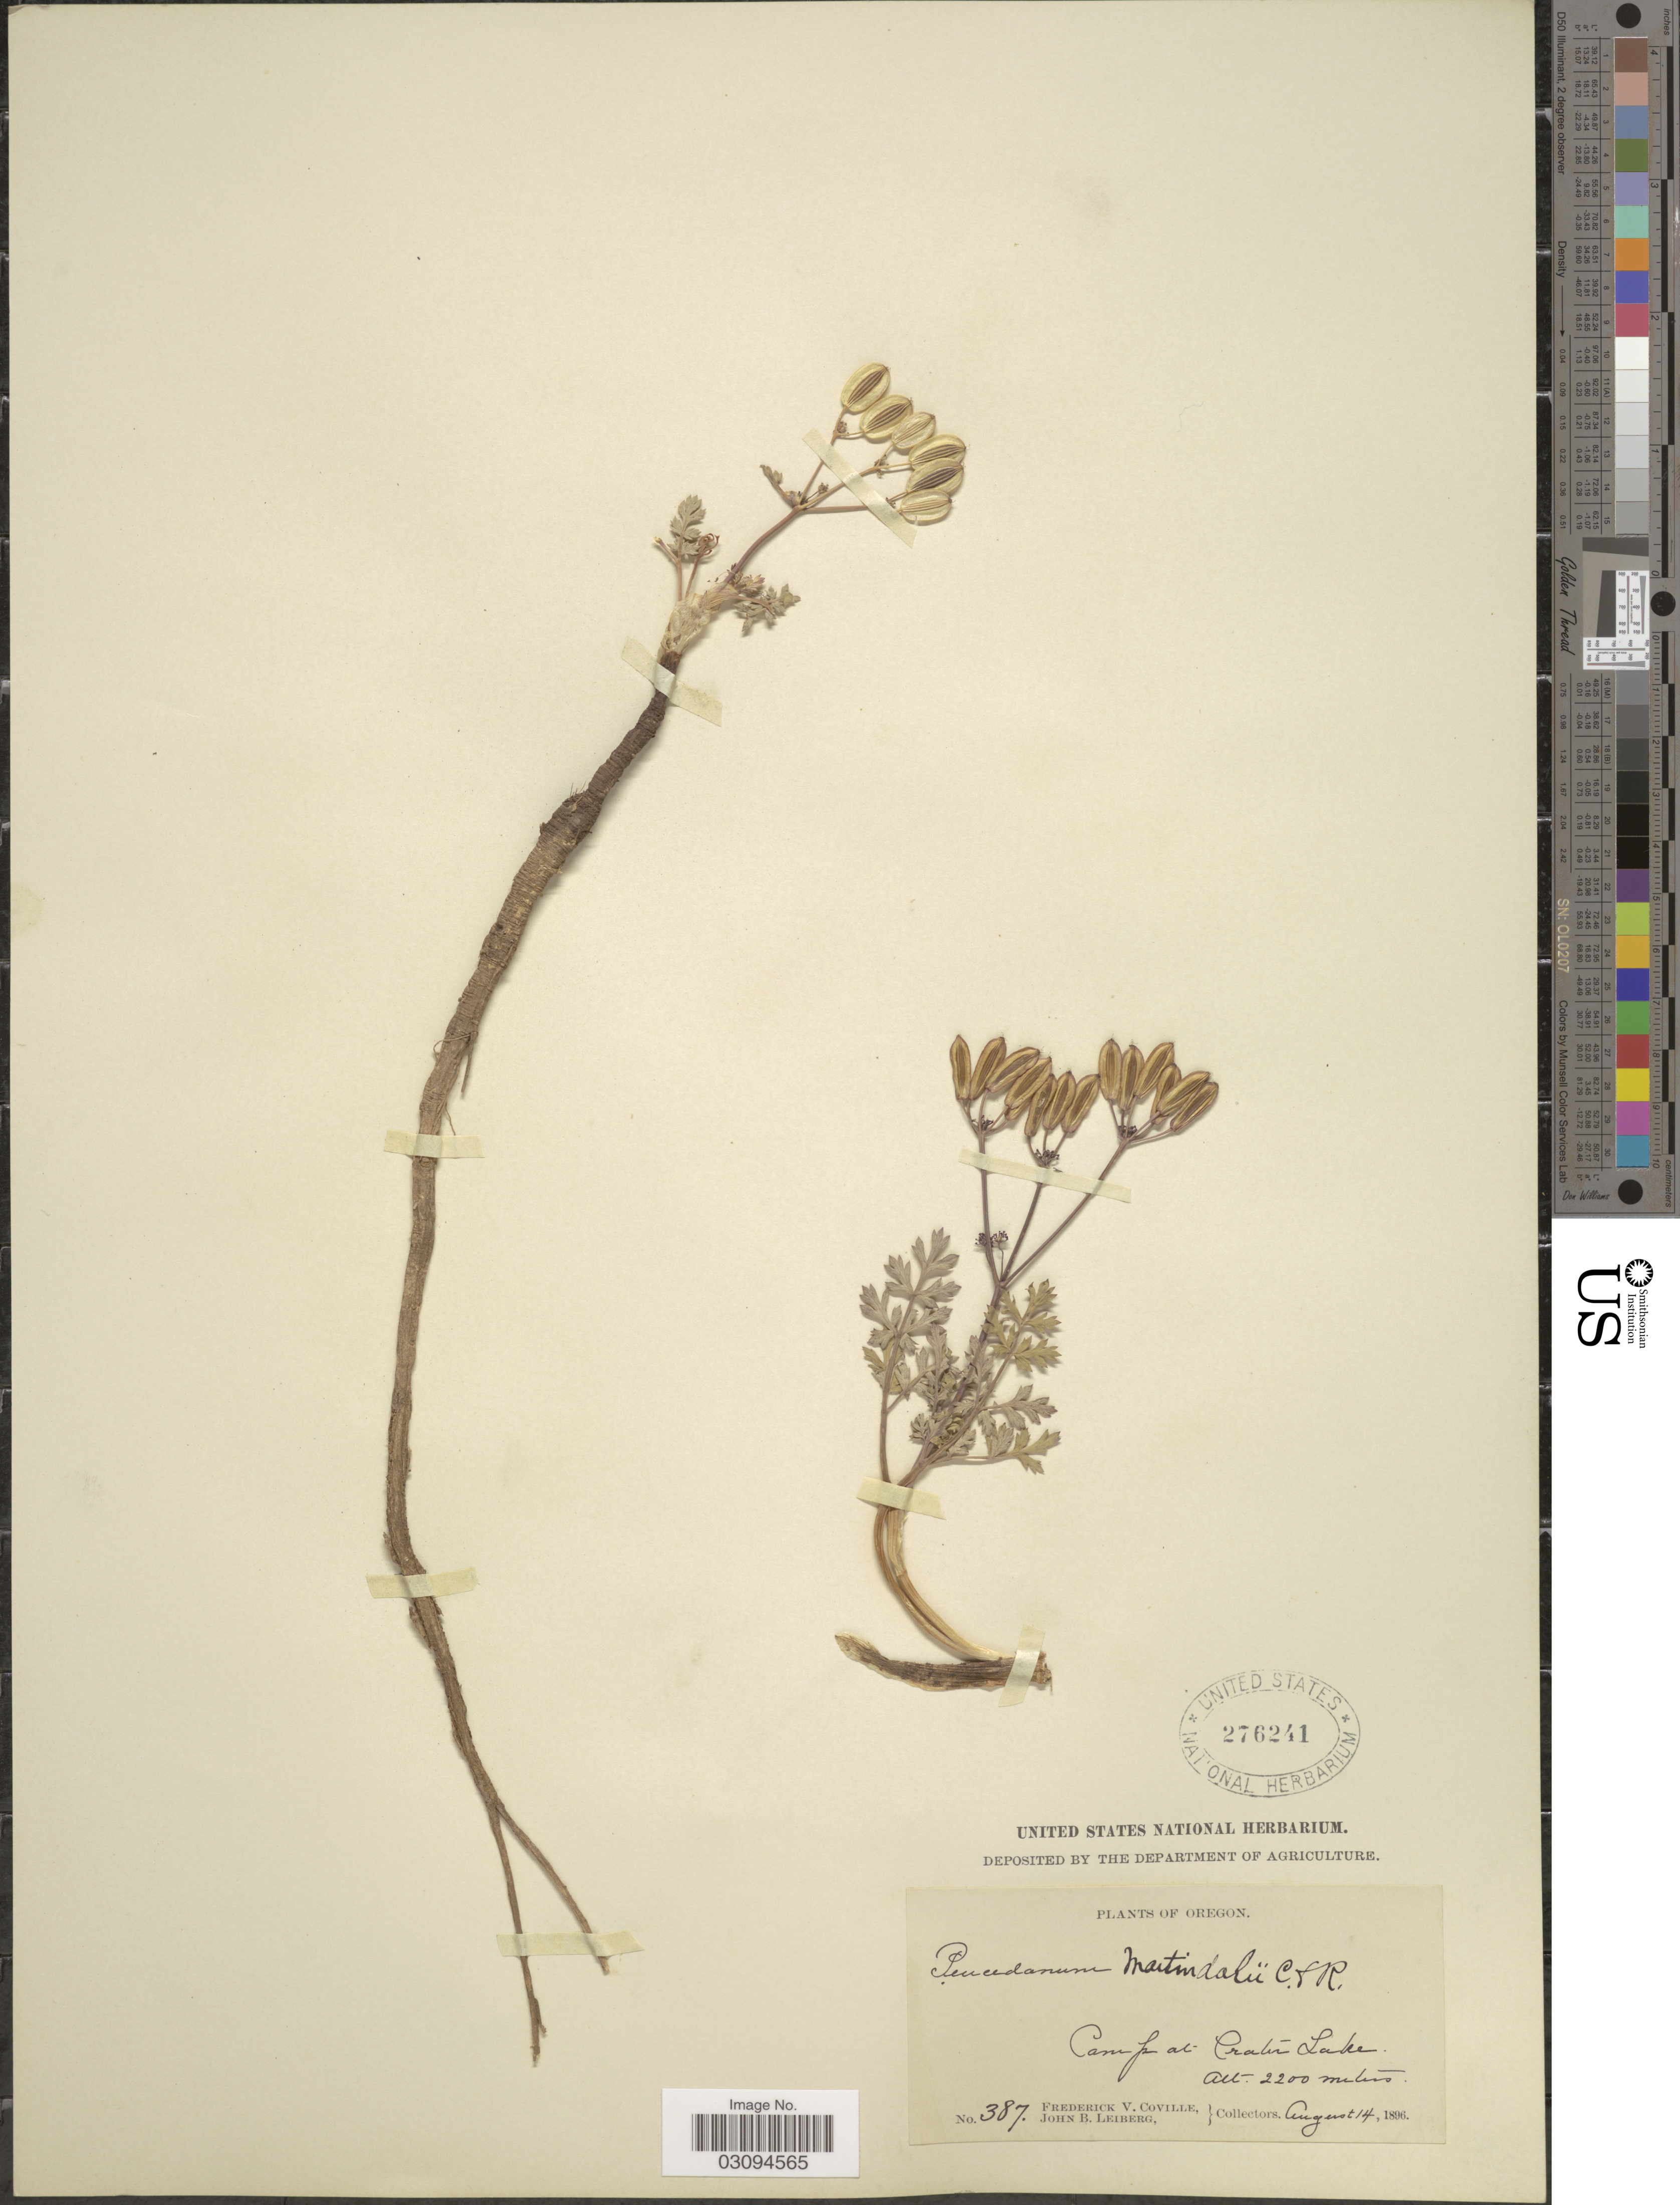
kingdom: Plantae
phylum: Tracheophyta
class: Magnoliopsida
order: Apiales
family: Apiaceae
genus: Lomatium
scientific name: Lomatium martindalei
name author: (J.M. Coult. & Rose) J.M. Coult. & Rose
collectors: F. V. Coville & J. Leiberg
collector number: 387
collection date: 1896-08-14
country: United States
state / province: Oregon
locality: Camp at Crater Lake.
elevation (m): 2200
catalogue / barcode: US 276241